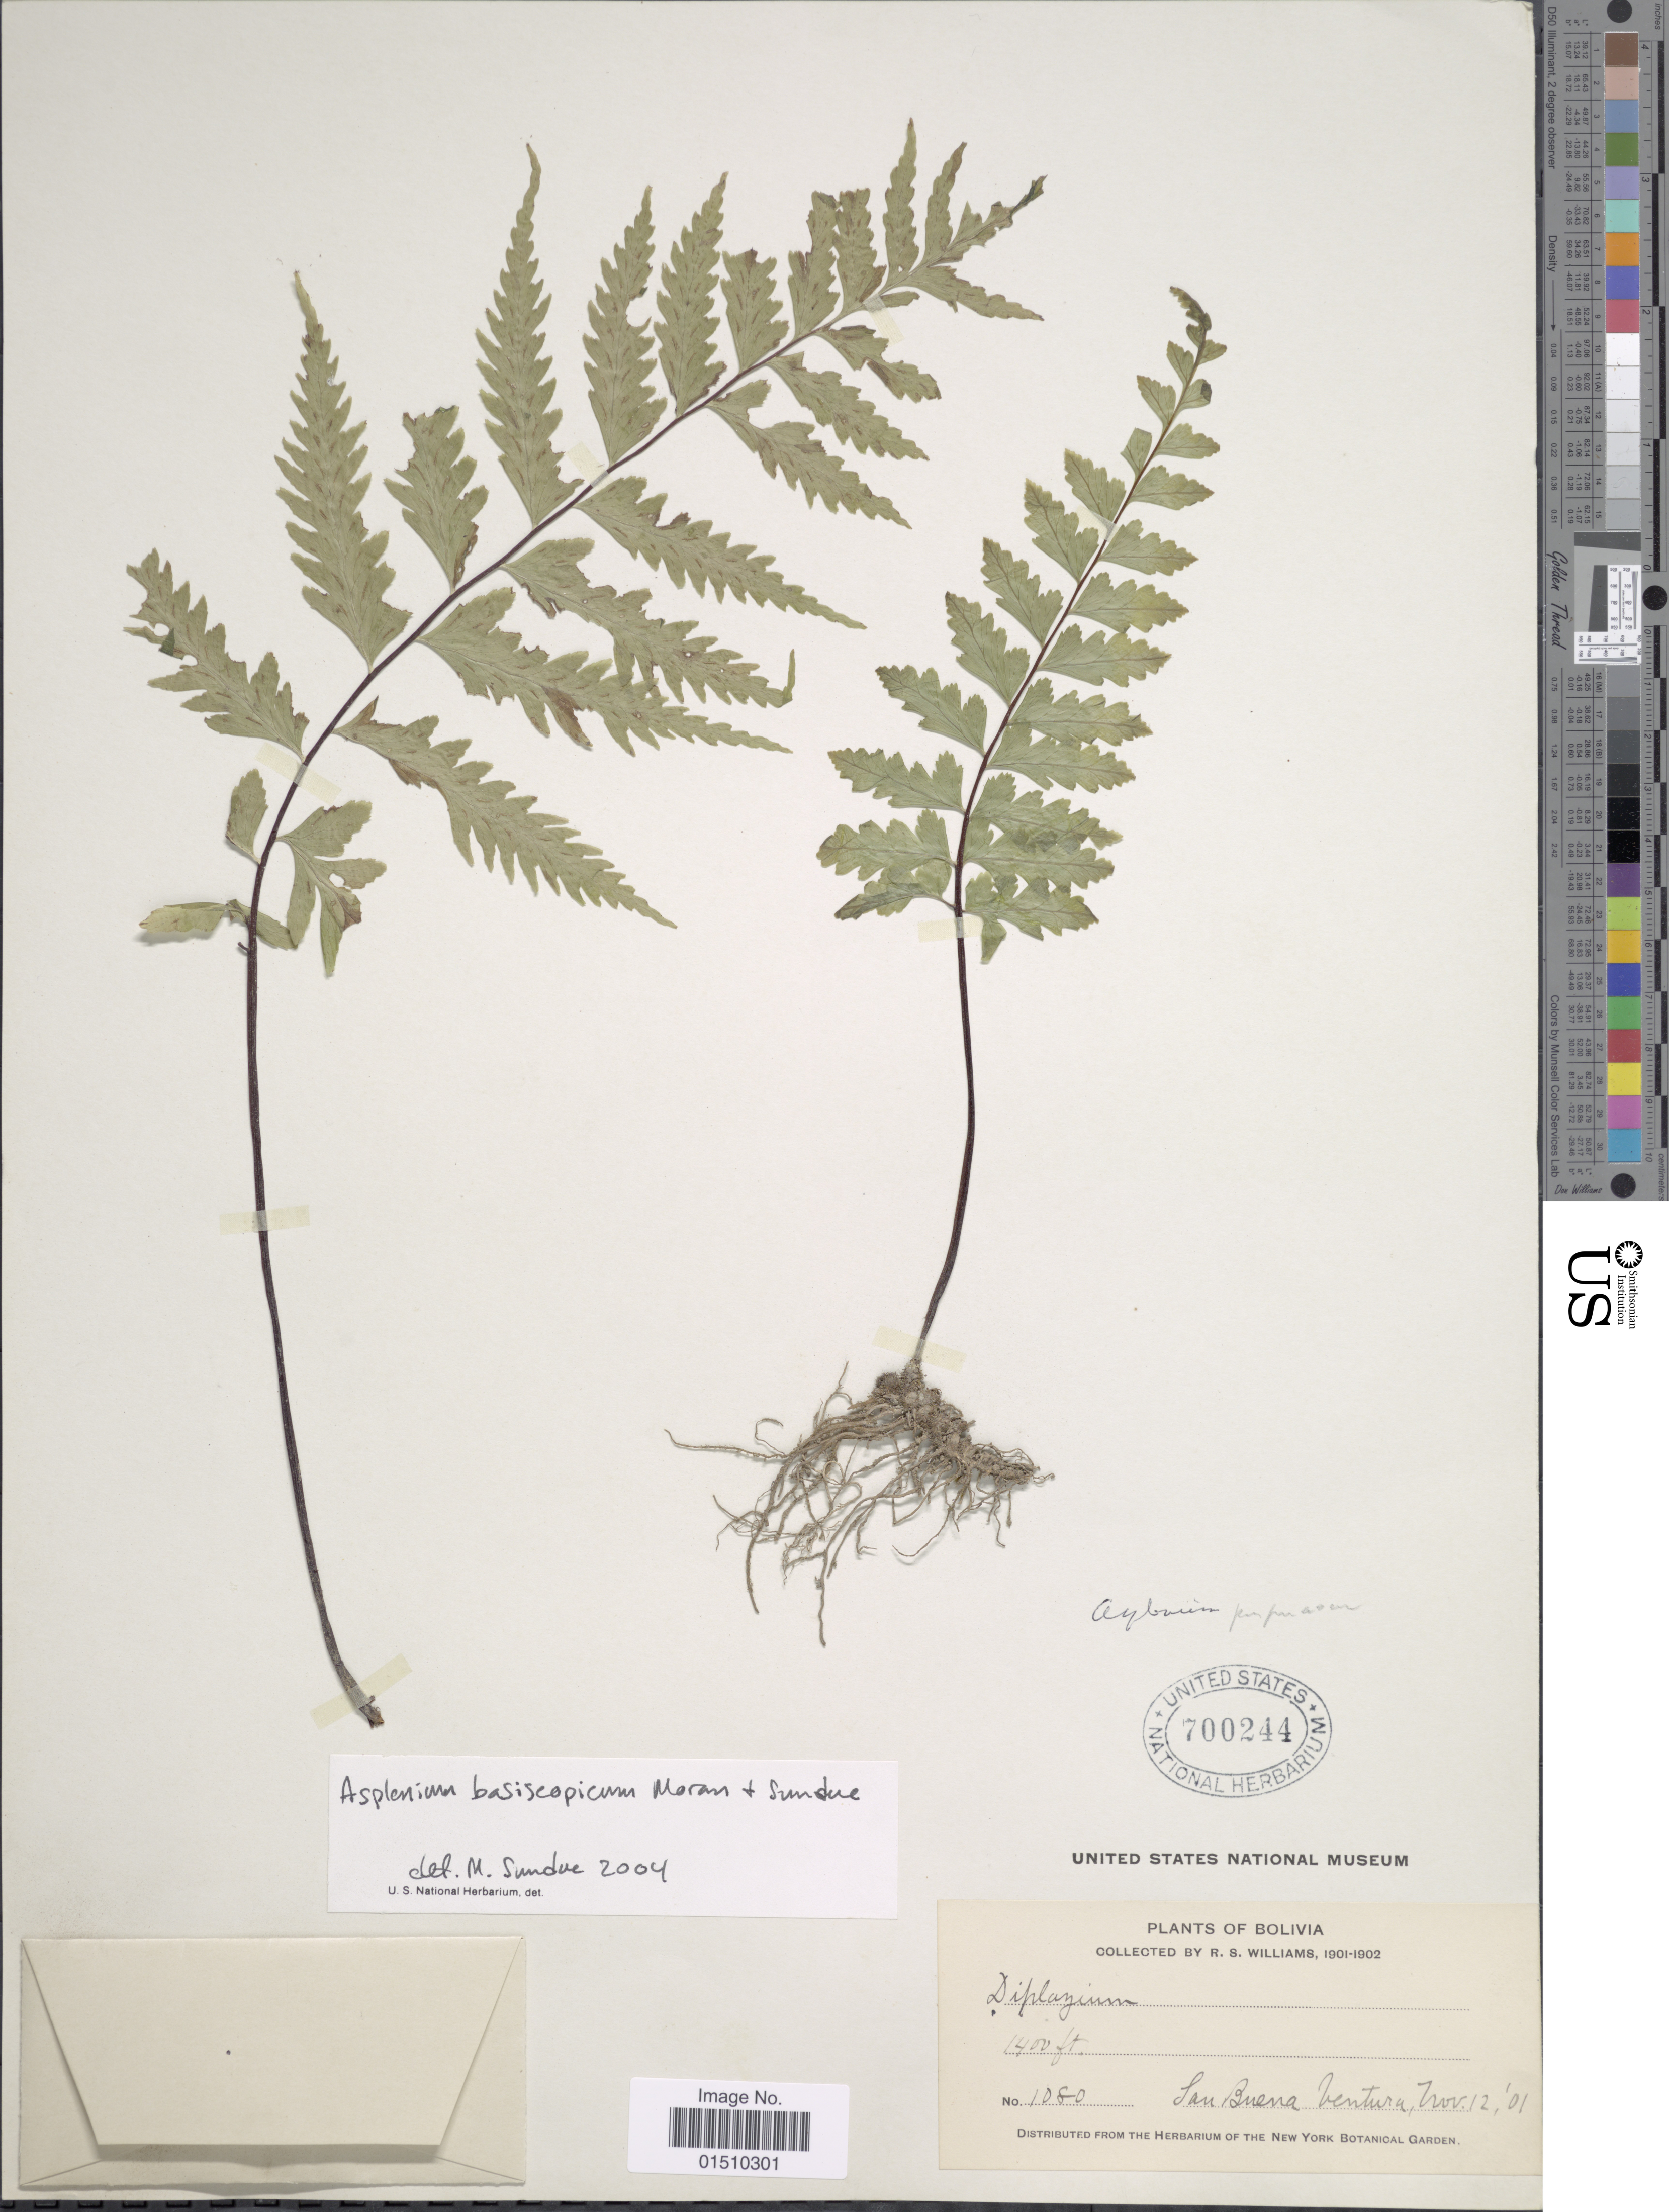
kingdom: Plantae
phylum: Tracheophyta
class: Polypodiopsida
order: Polypodiales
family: Aspleniaceae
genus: Asplenium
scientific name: Asplenium basiscopicum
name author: Moran & Sundue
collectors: R. S. Williams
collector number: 1080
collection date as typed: Nov. 12, 1901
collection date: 1901-11-12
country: Bolivia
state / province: La Paz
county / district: Iturralde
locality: San Buena Ventura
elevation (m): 427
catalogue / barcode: US 700244